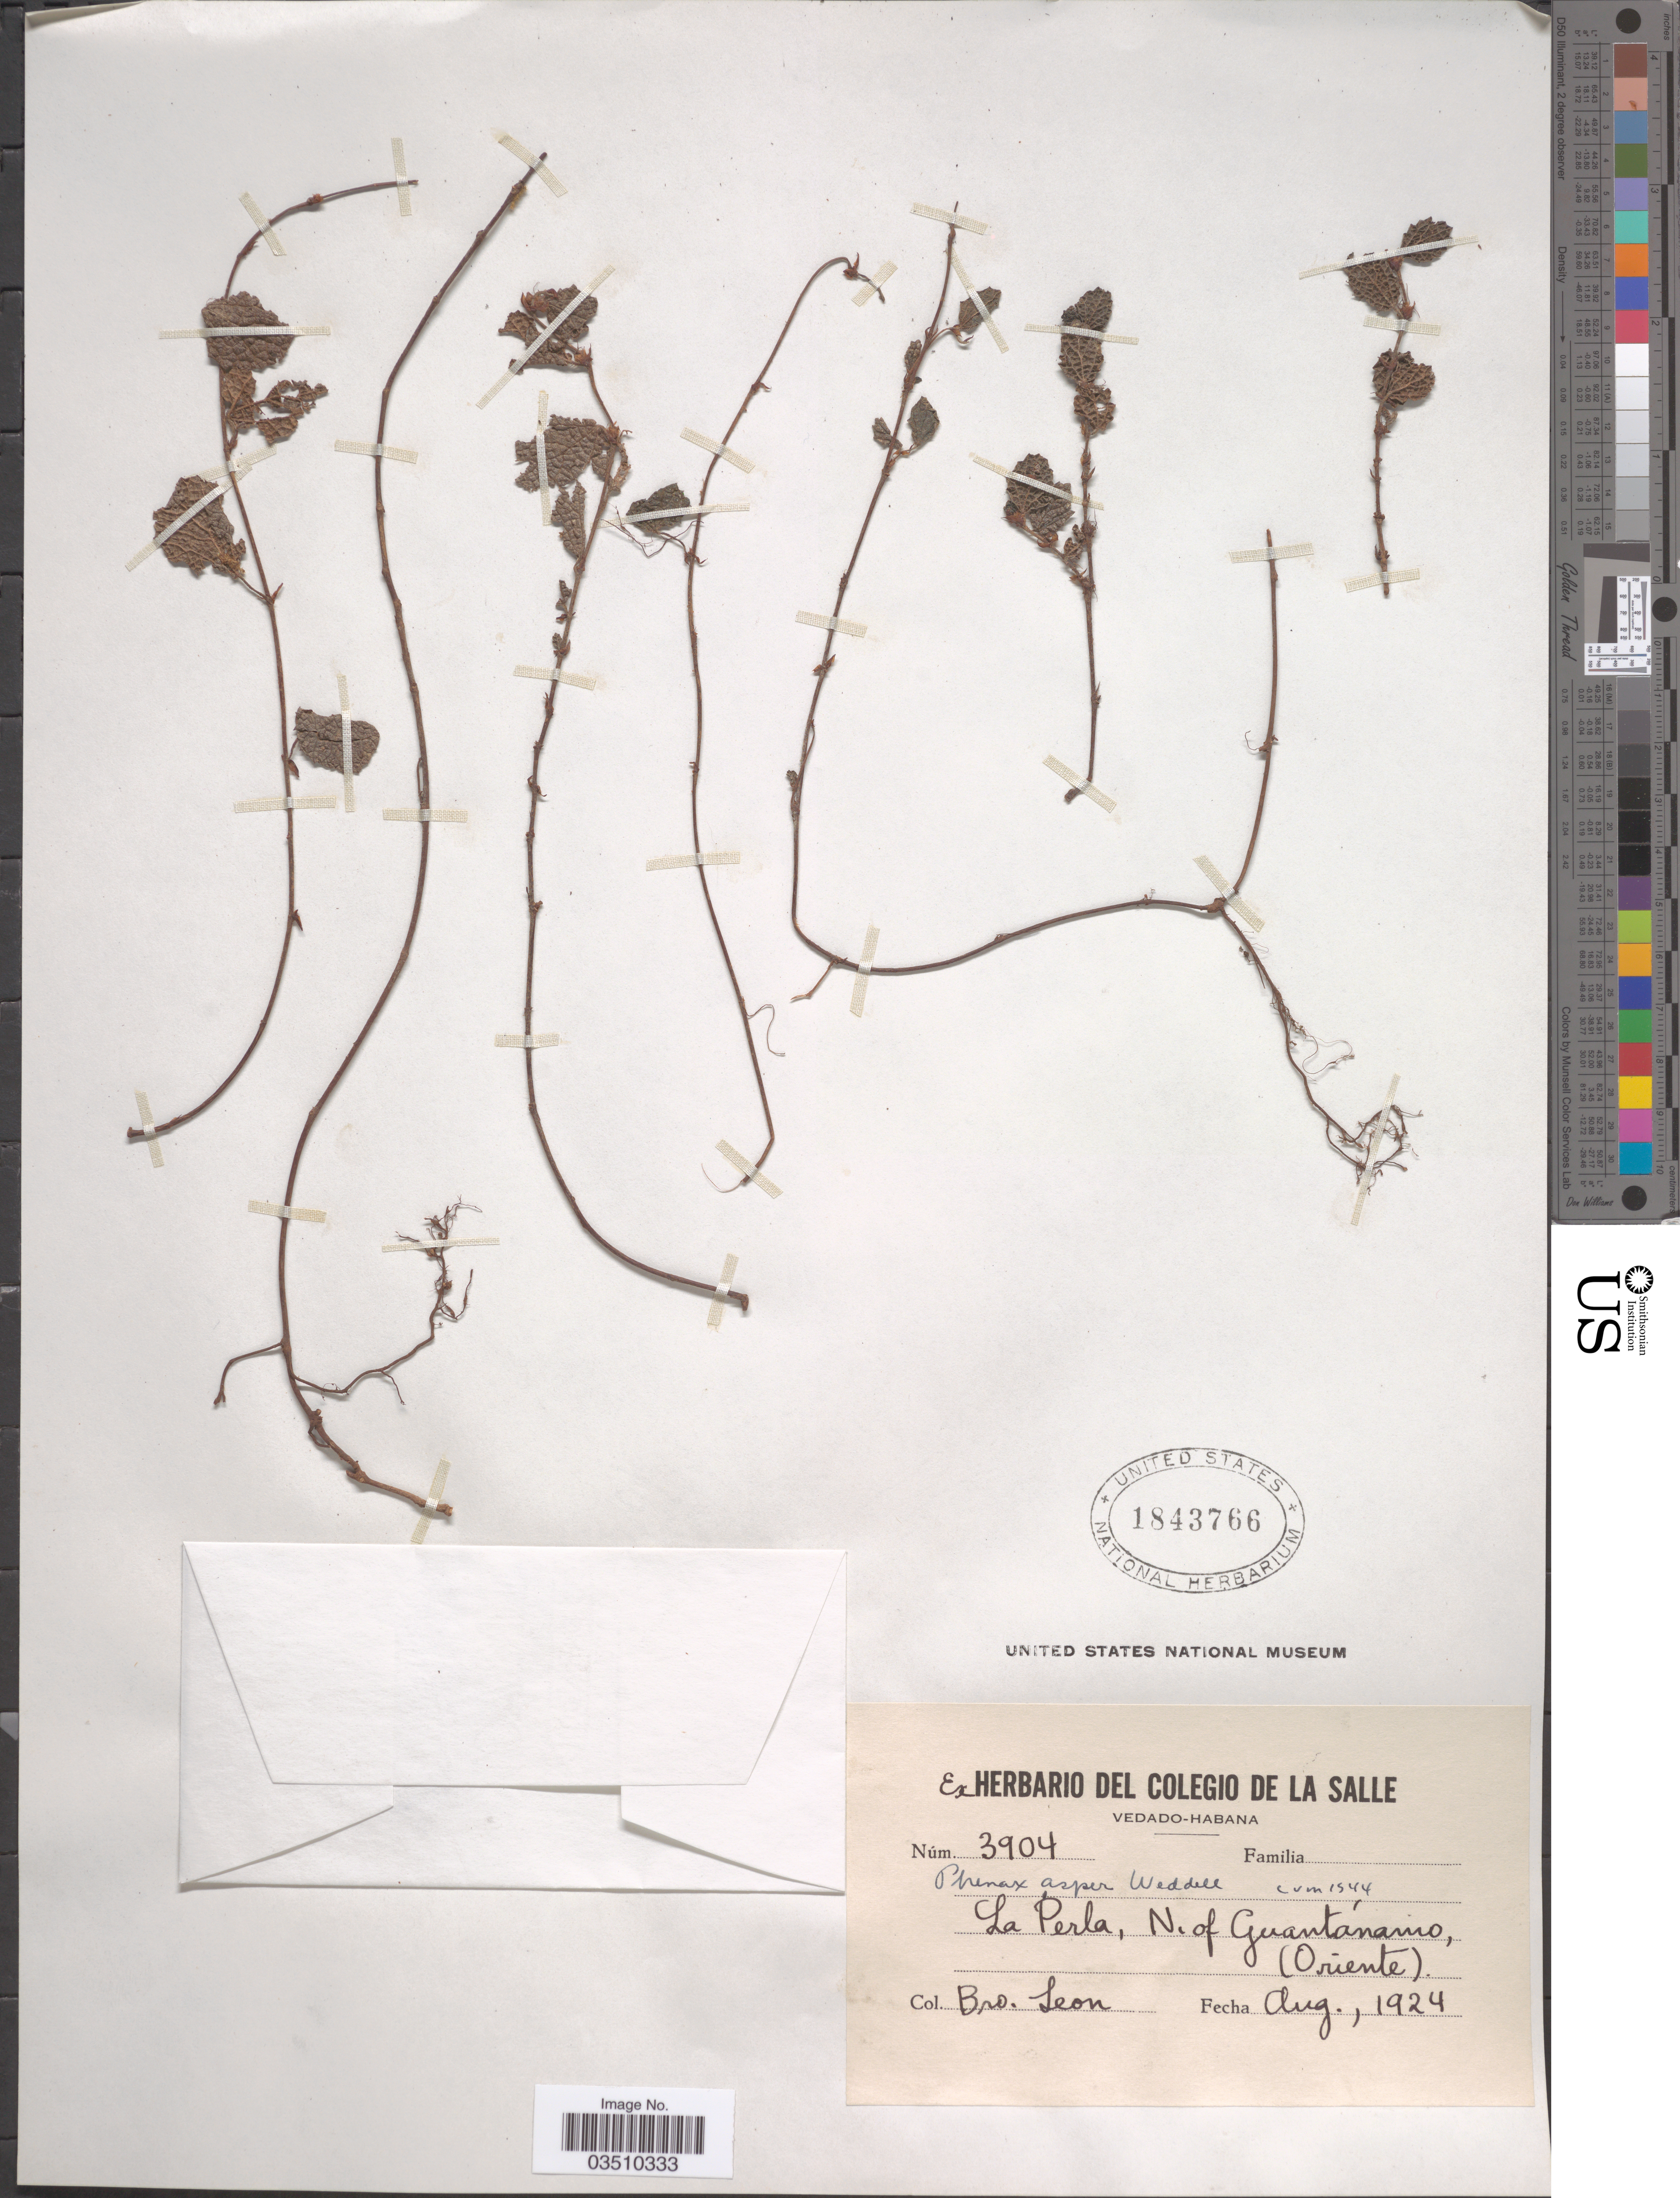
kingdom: Plantae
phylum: Tracheophyta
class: Magnoliopsida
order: Rosales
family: Urticaceae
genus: Phenax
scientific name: Phenax asper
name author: Wedd.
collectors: Bro. León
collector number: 3904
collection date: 1924-08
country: Cuba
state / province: Guantánamo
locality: La Perla, N. of Guantánamo, (Oriente).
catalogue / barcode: US 1843766